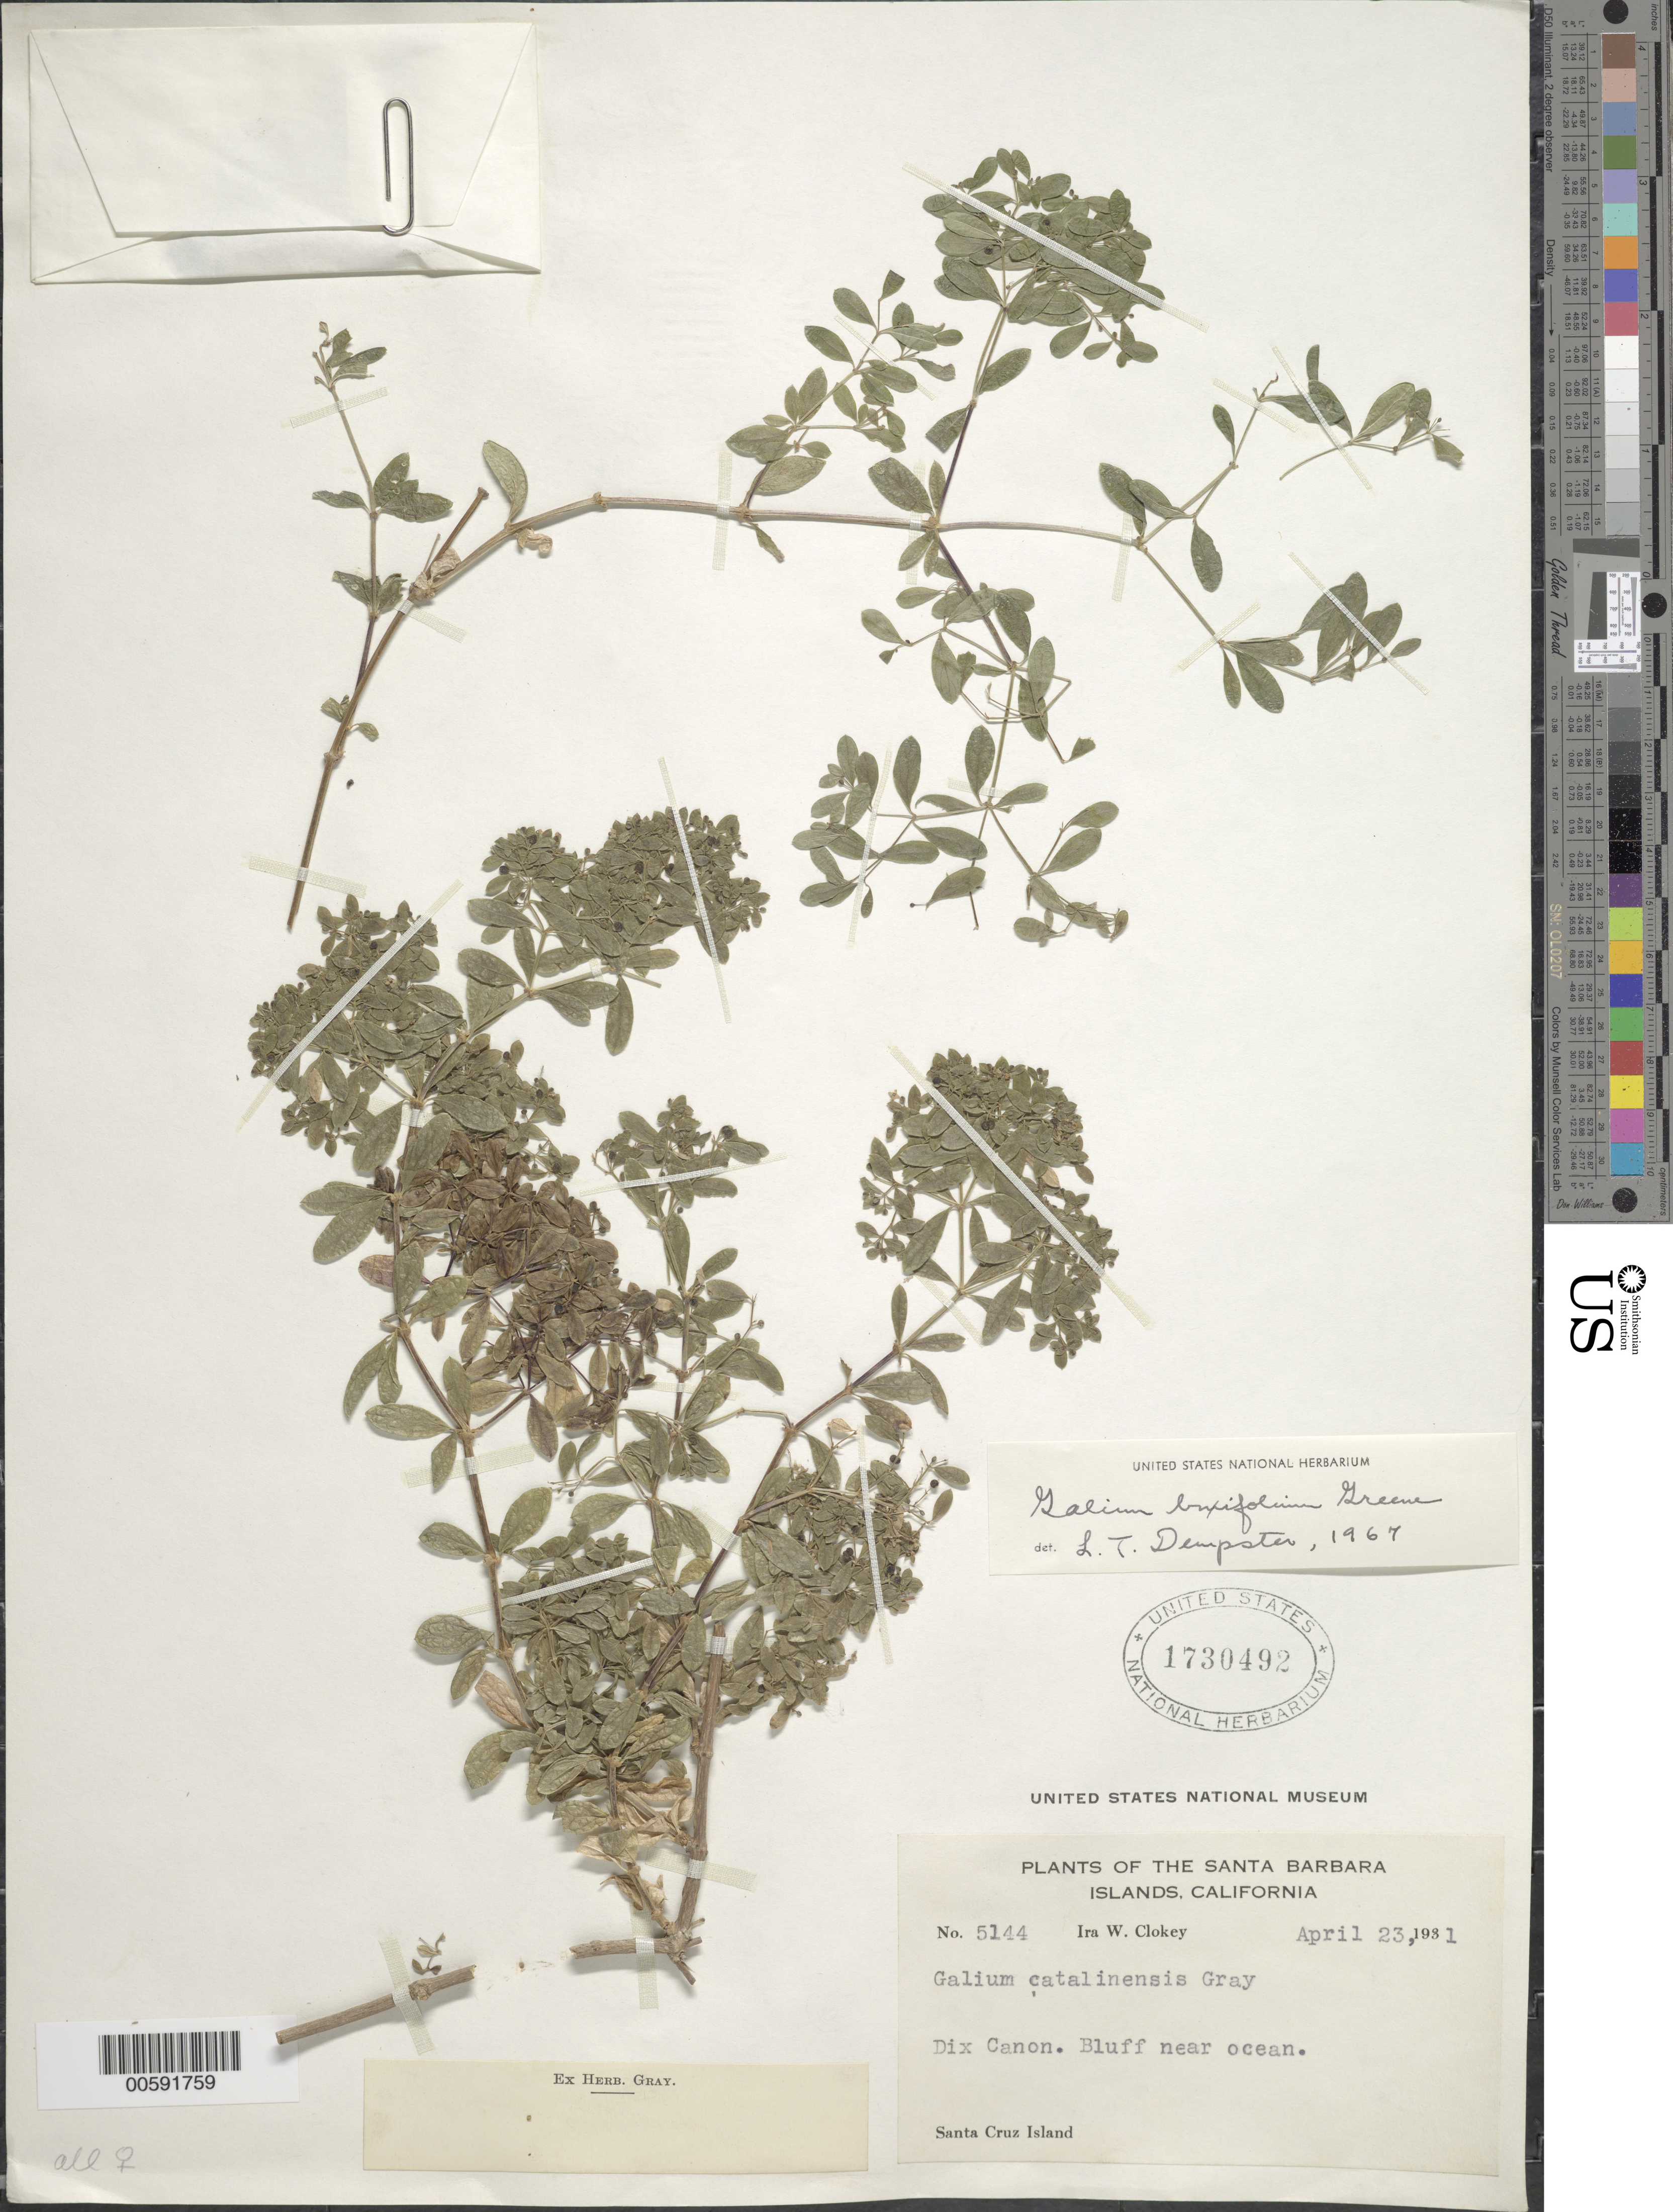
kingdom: Plantae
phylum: Tracheophyta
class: Magnoliopsida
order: Gentianales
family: Rubiaceae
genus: Galium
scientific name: Galium buxifolium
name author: Greene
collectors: I. W. Clokey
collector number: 5144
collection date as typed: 23 Apr 1931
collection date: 1931-04-23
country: United States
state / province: California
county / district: Santa Barbara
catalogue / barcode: US 1730492